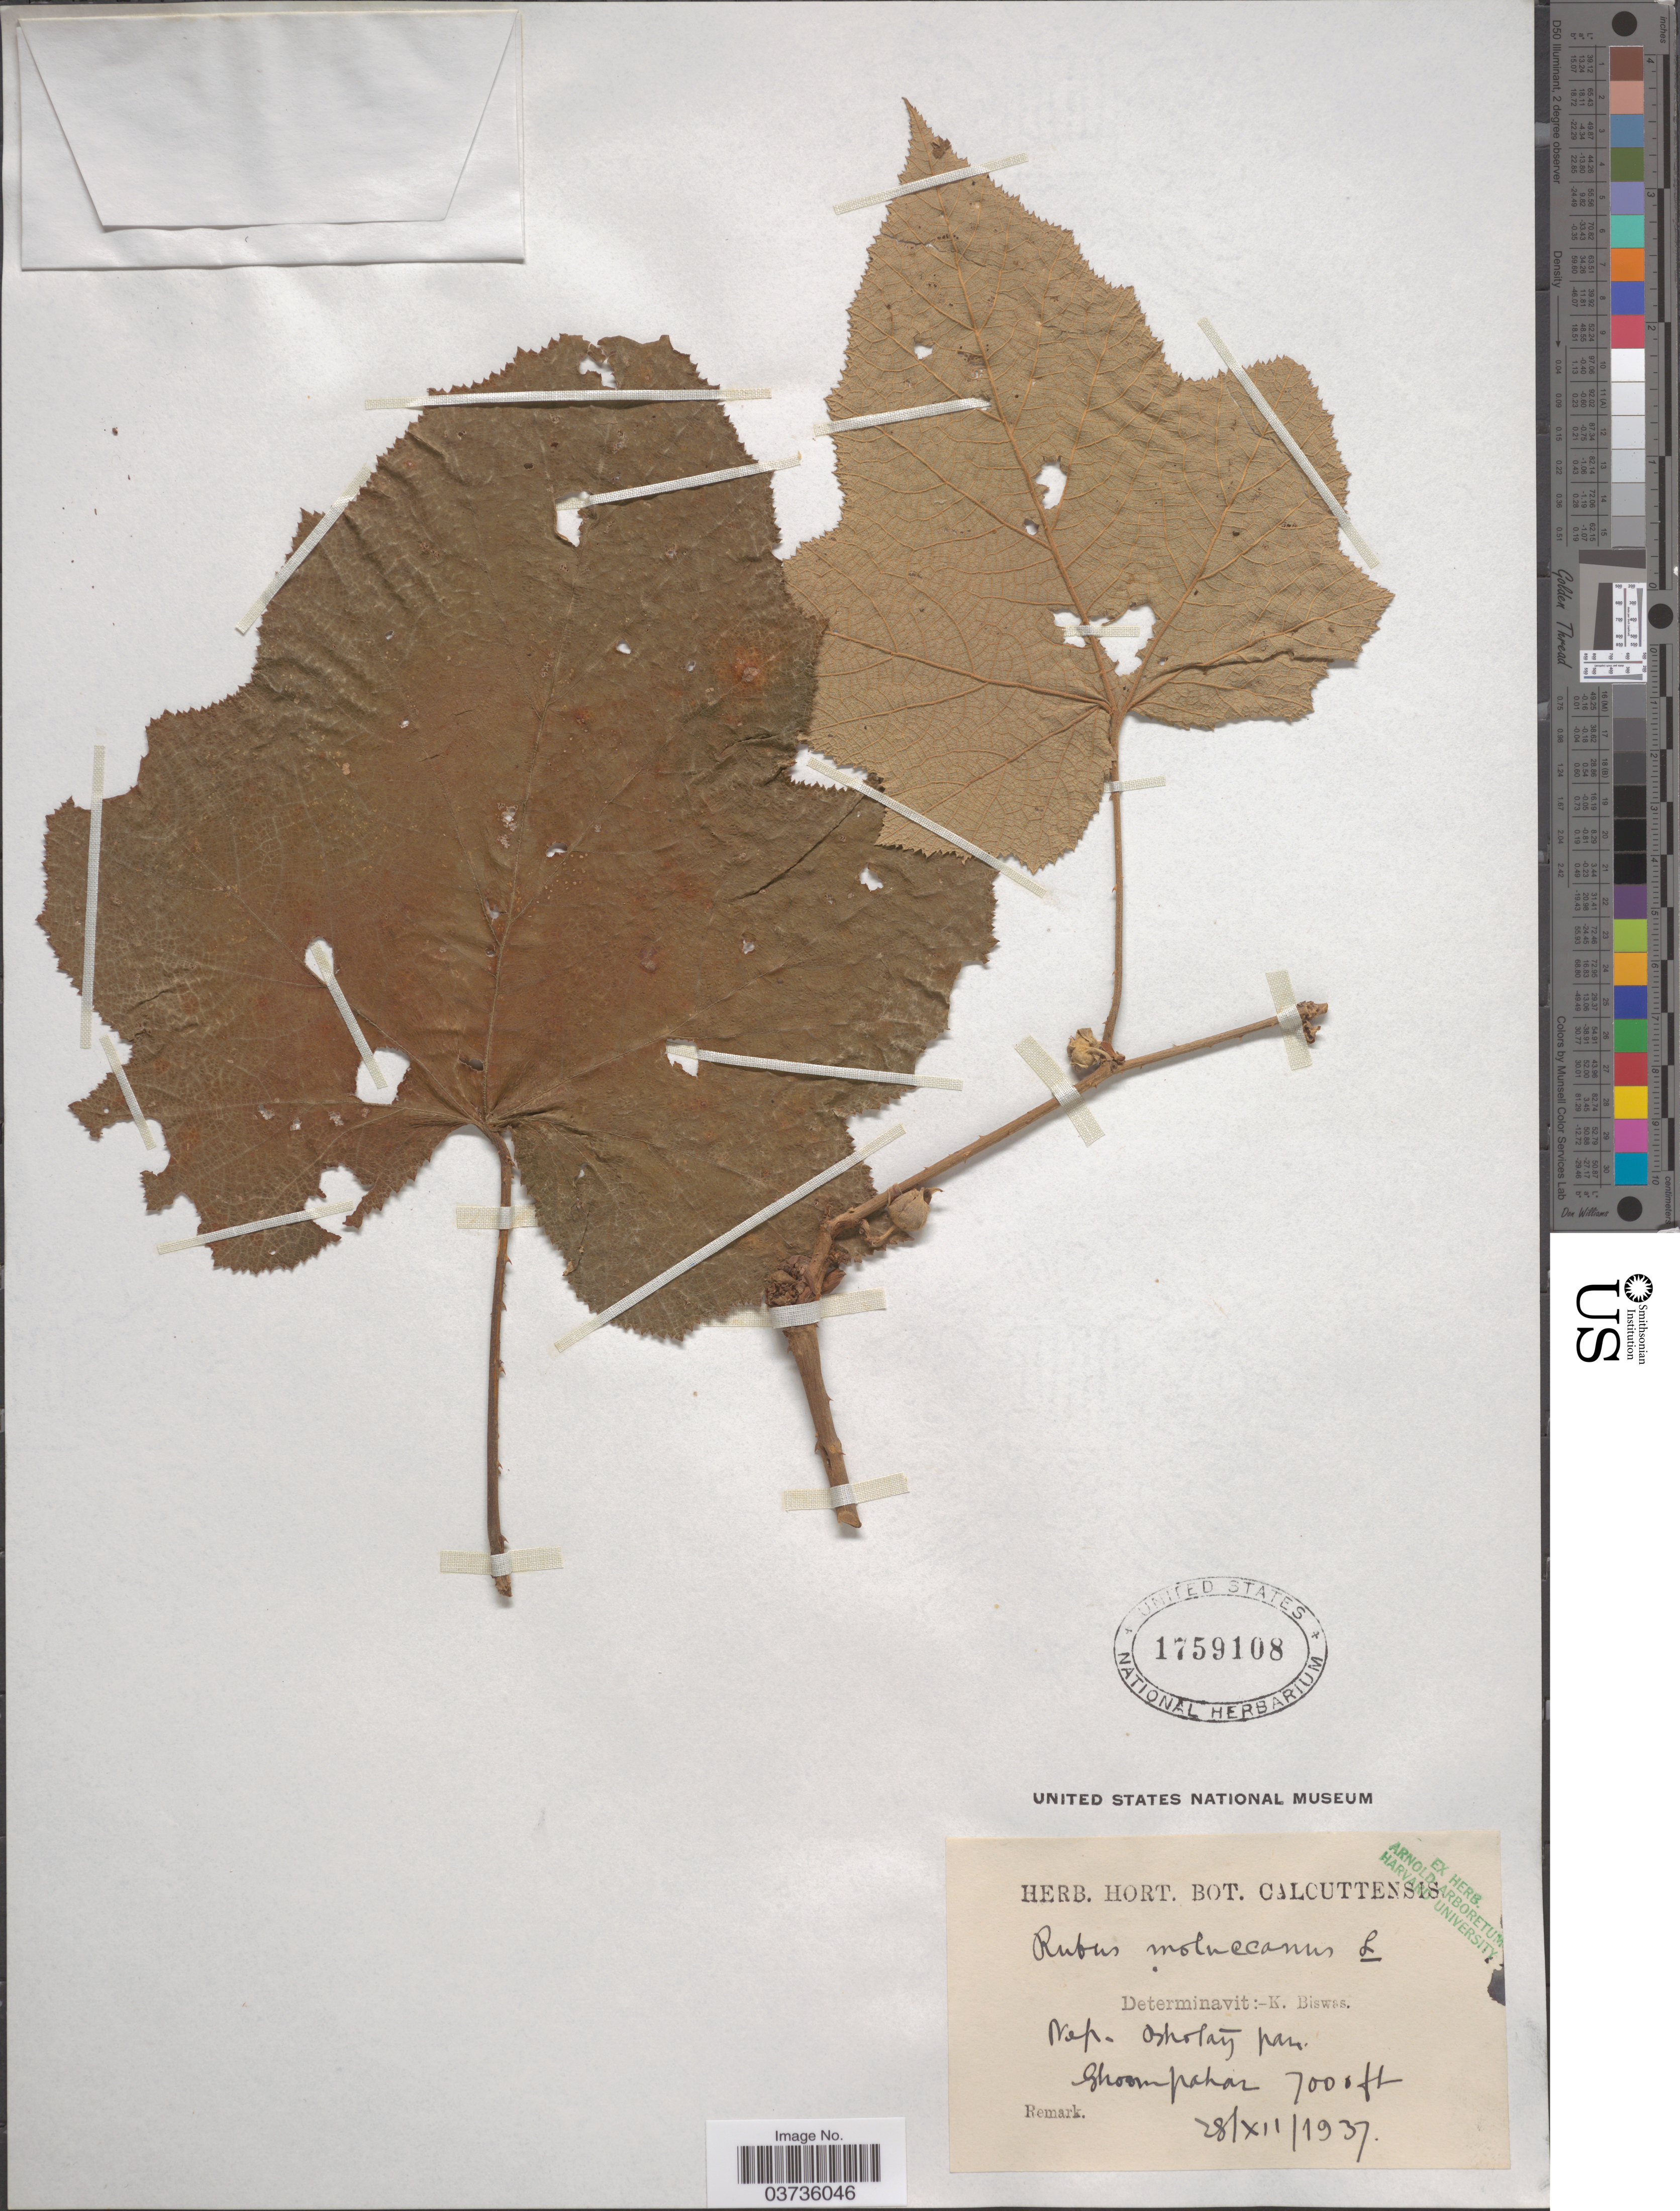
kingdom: Plantae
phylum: Tracheophyta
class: Magnoliopsida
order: Rosales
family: Rosaceae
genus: Rubus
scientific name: Rubus moluccanus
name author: L.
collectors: ex Herb. Hort. Bot. Calcuttensis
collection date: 1937-12-28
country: India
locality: Ghoom pahar.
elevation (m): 2134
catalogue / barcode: US 1759108